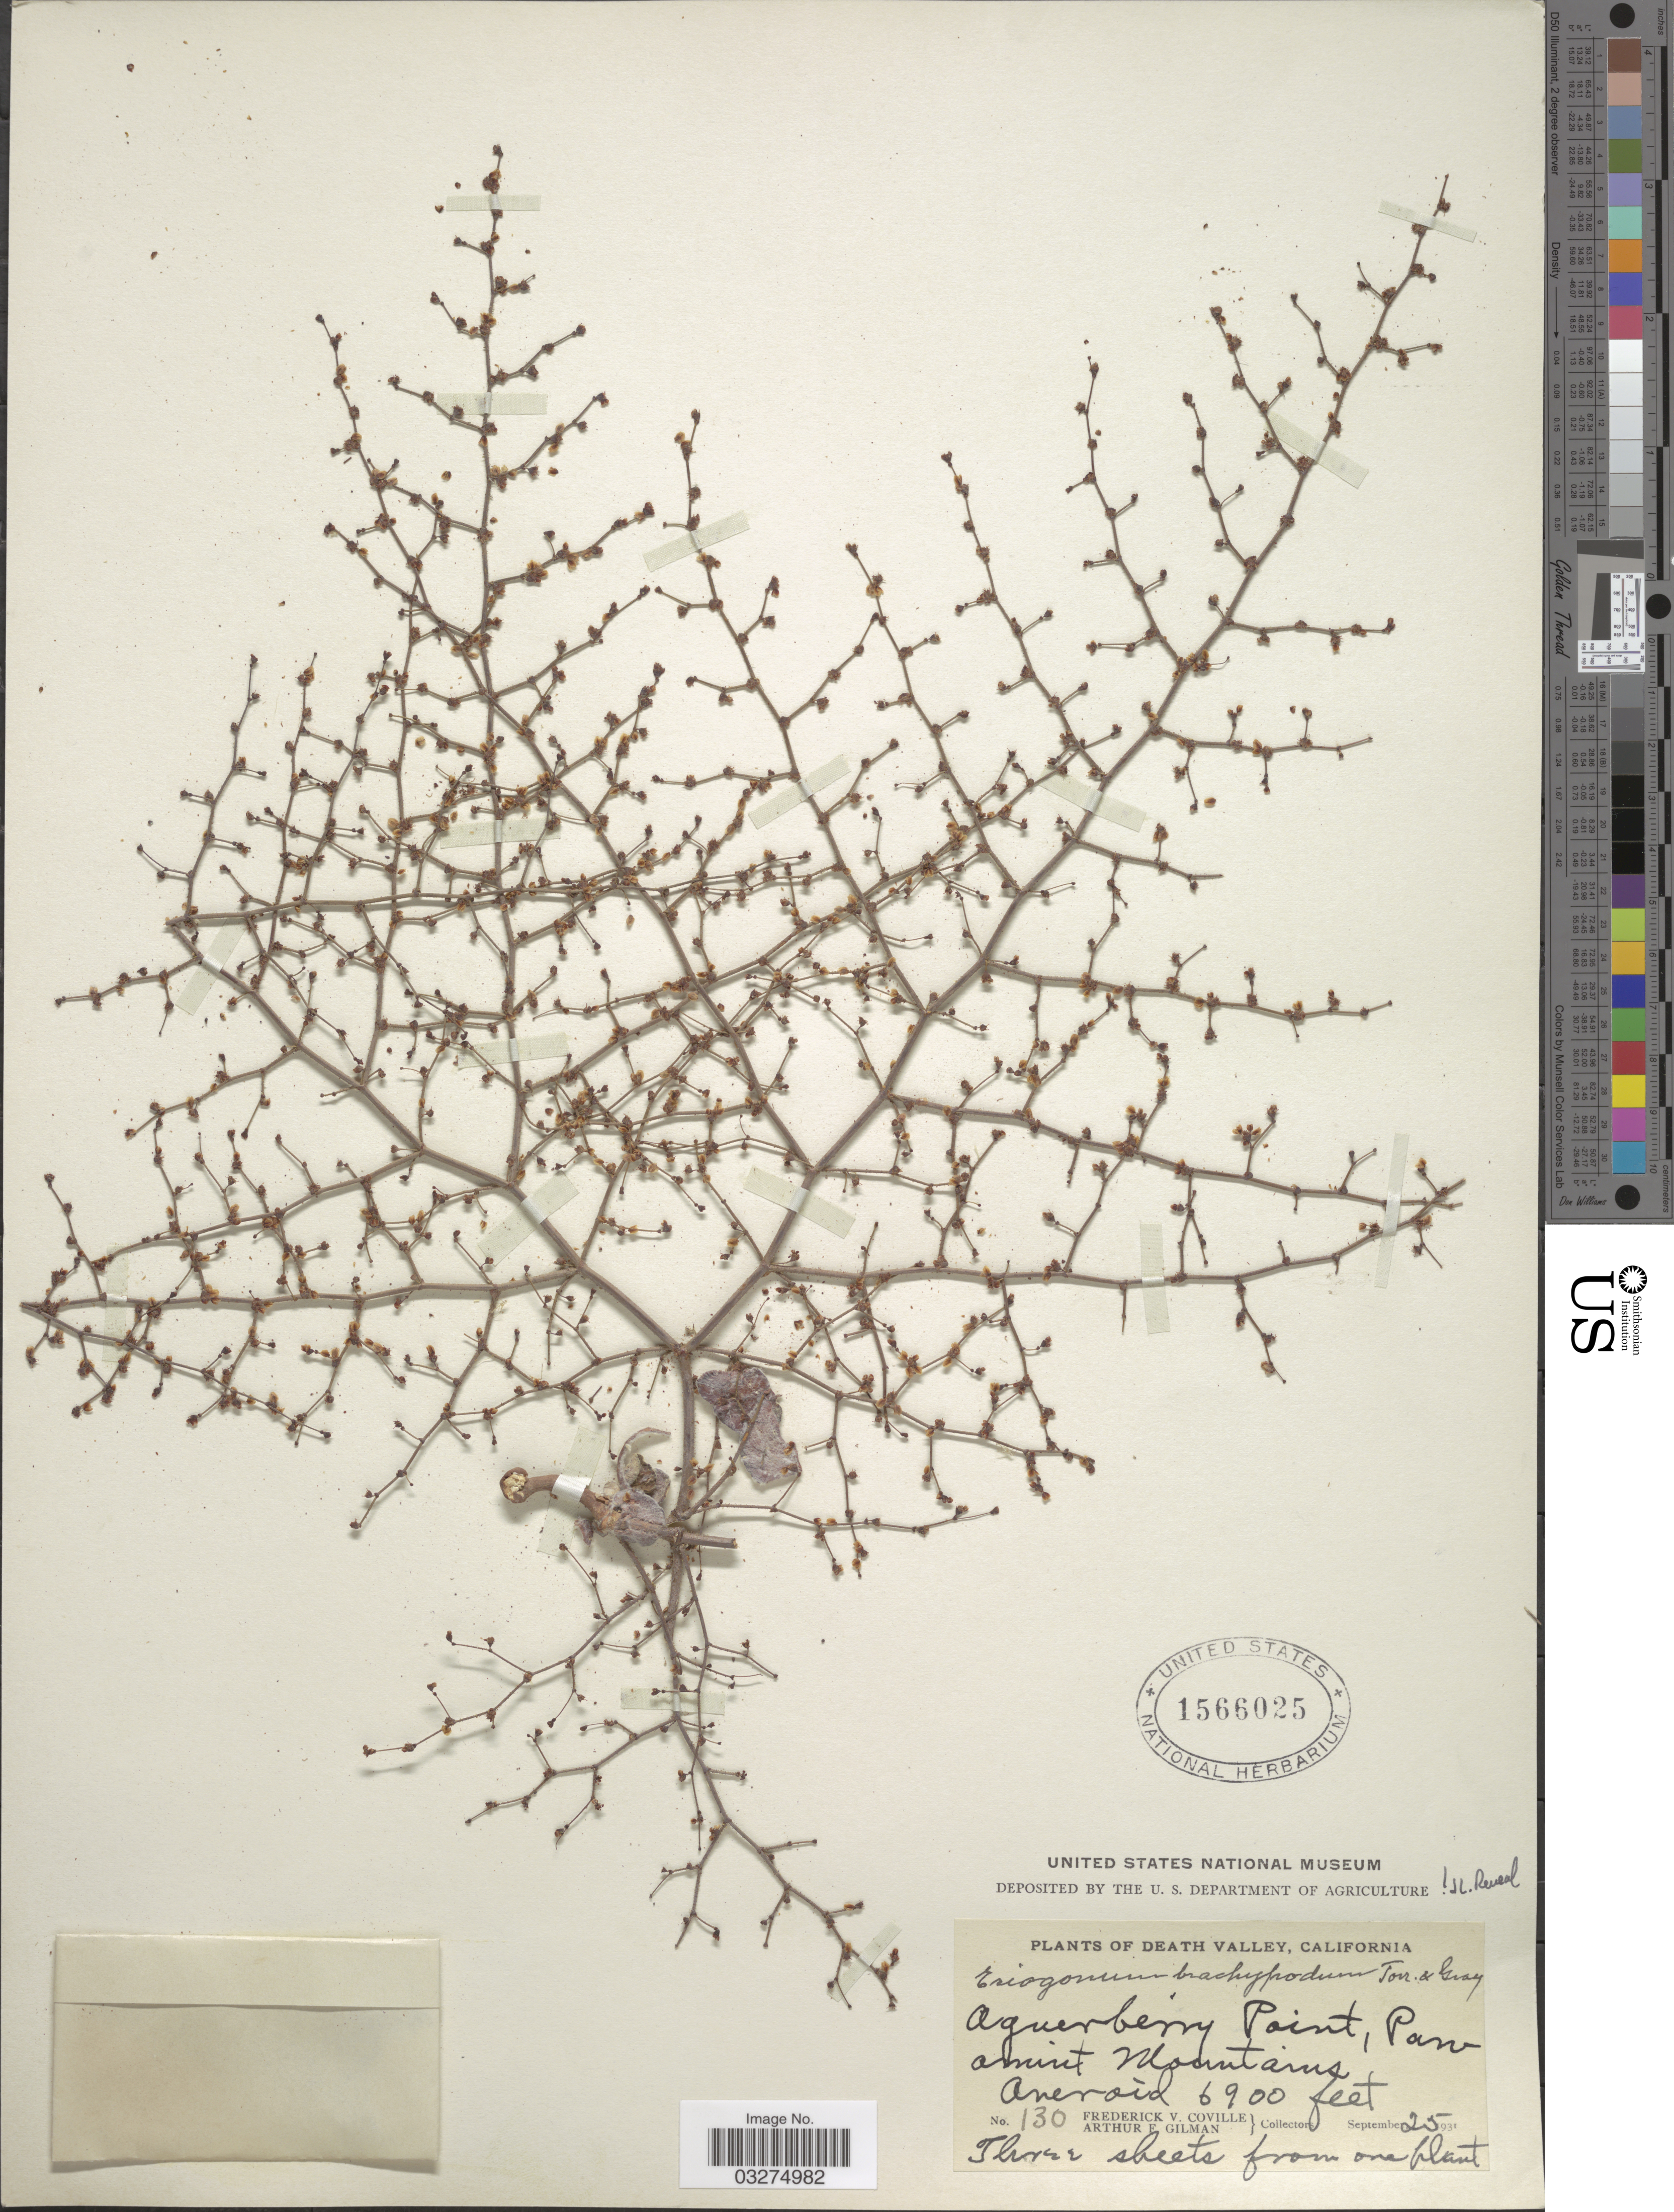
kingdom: Plantae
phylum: Tracheophyta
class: Magnoliopsida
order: Caryophyllales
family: Polygonaceae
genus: Eriogonum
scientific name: Eriogonum brachypodum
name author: Torr. & A. Gray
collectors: F. V. Coville & A. Gilman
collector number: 130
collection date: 1931-09-25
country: United States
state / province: California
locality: Death Valley. Aguerberry Point, Panamint Mountains.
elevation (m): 2103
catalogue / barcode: US 1566025